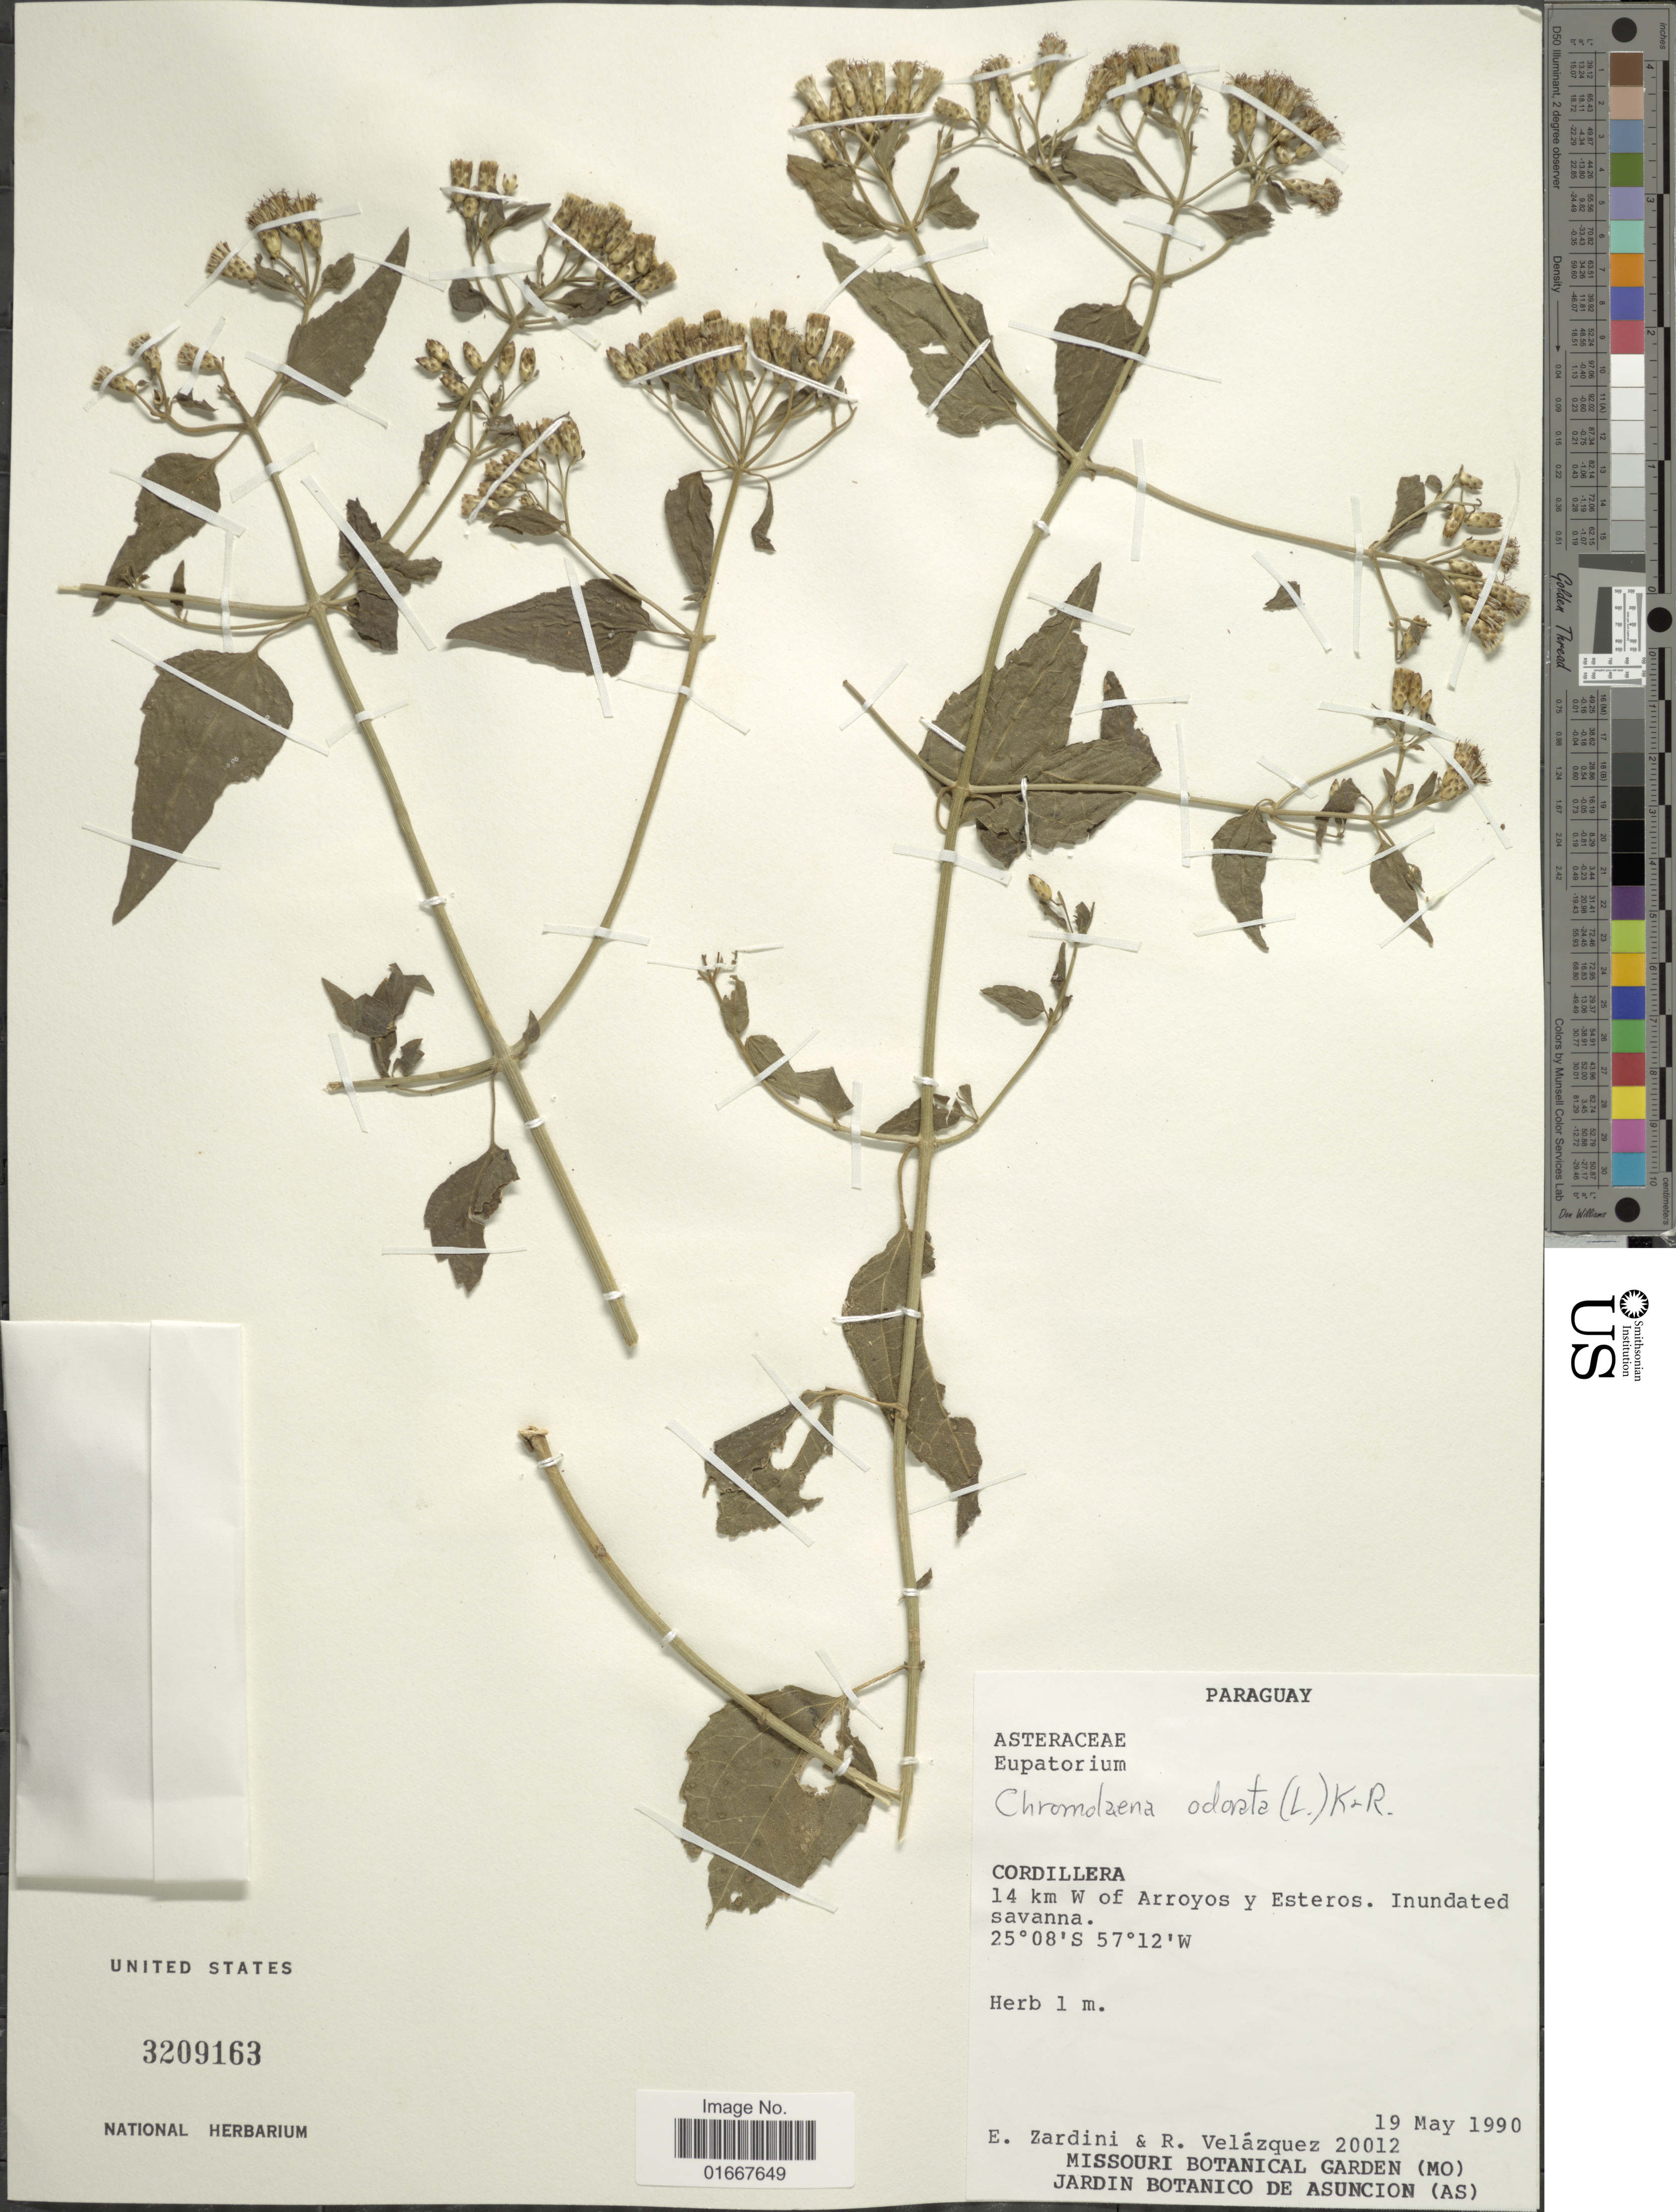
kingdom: Plantae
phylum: Tracheophyta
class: Magnoliopsida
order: Asterales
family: Asteraceae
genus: Chromolaena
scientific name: Chromolaena odorata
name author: (L.) R.M. King & H. Rob.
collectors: E. M. Zardini & R. Velázquez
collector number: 20012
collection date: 1990-05-19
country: Paraguay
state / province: Cordillera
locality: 14 km W of Arroyos y Esteros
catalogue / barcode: US 3209163